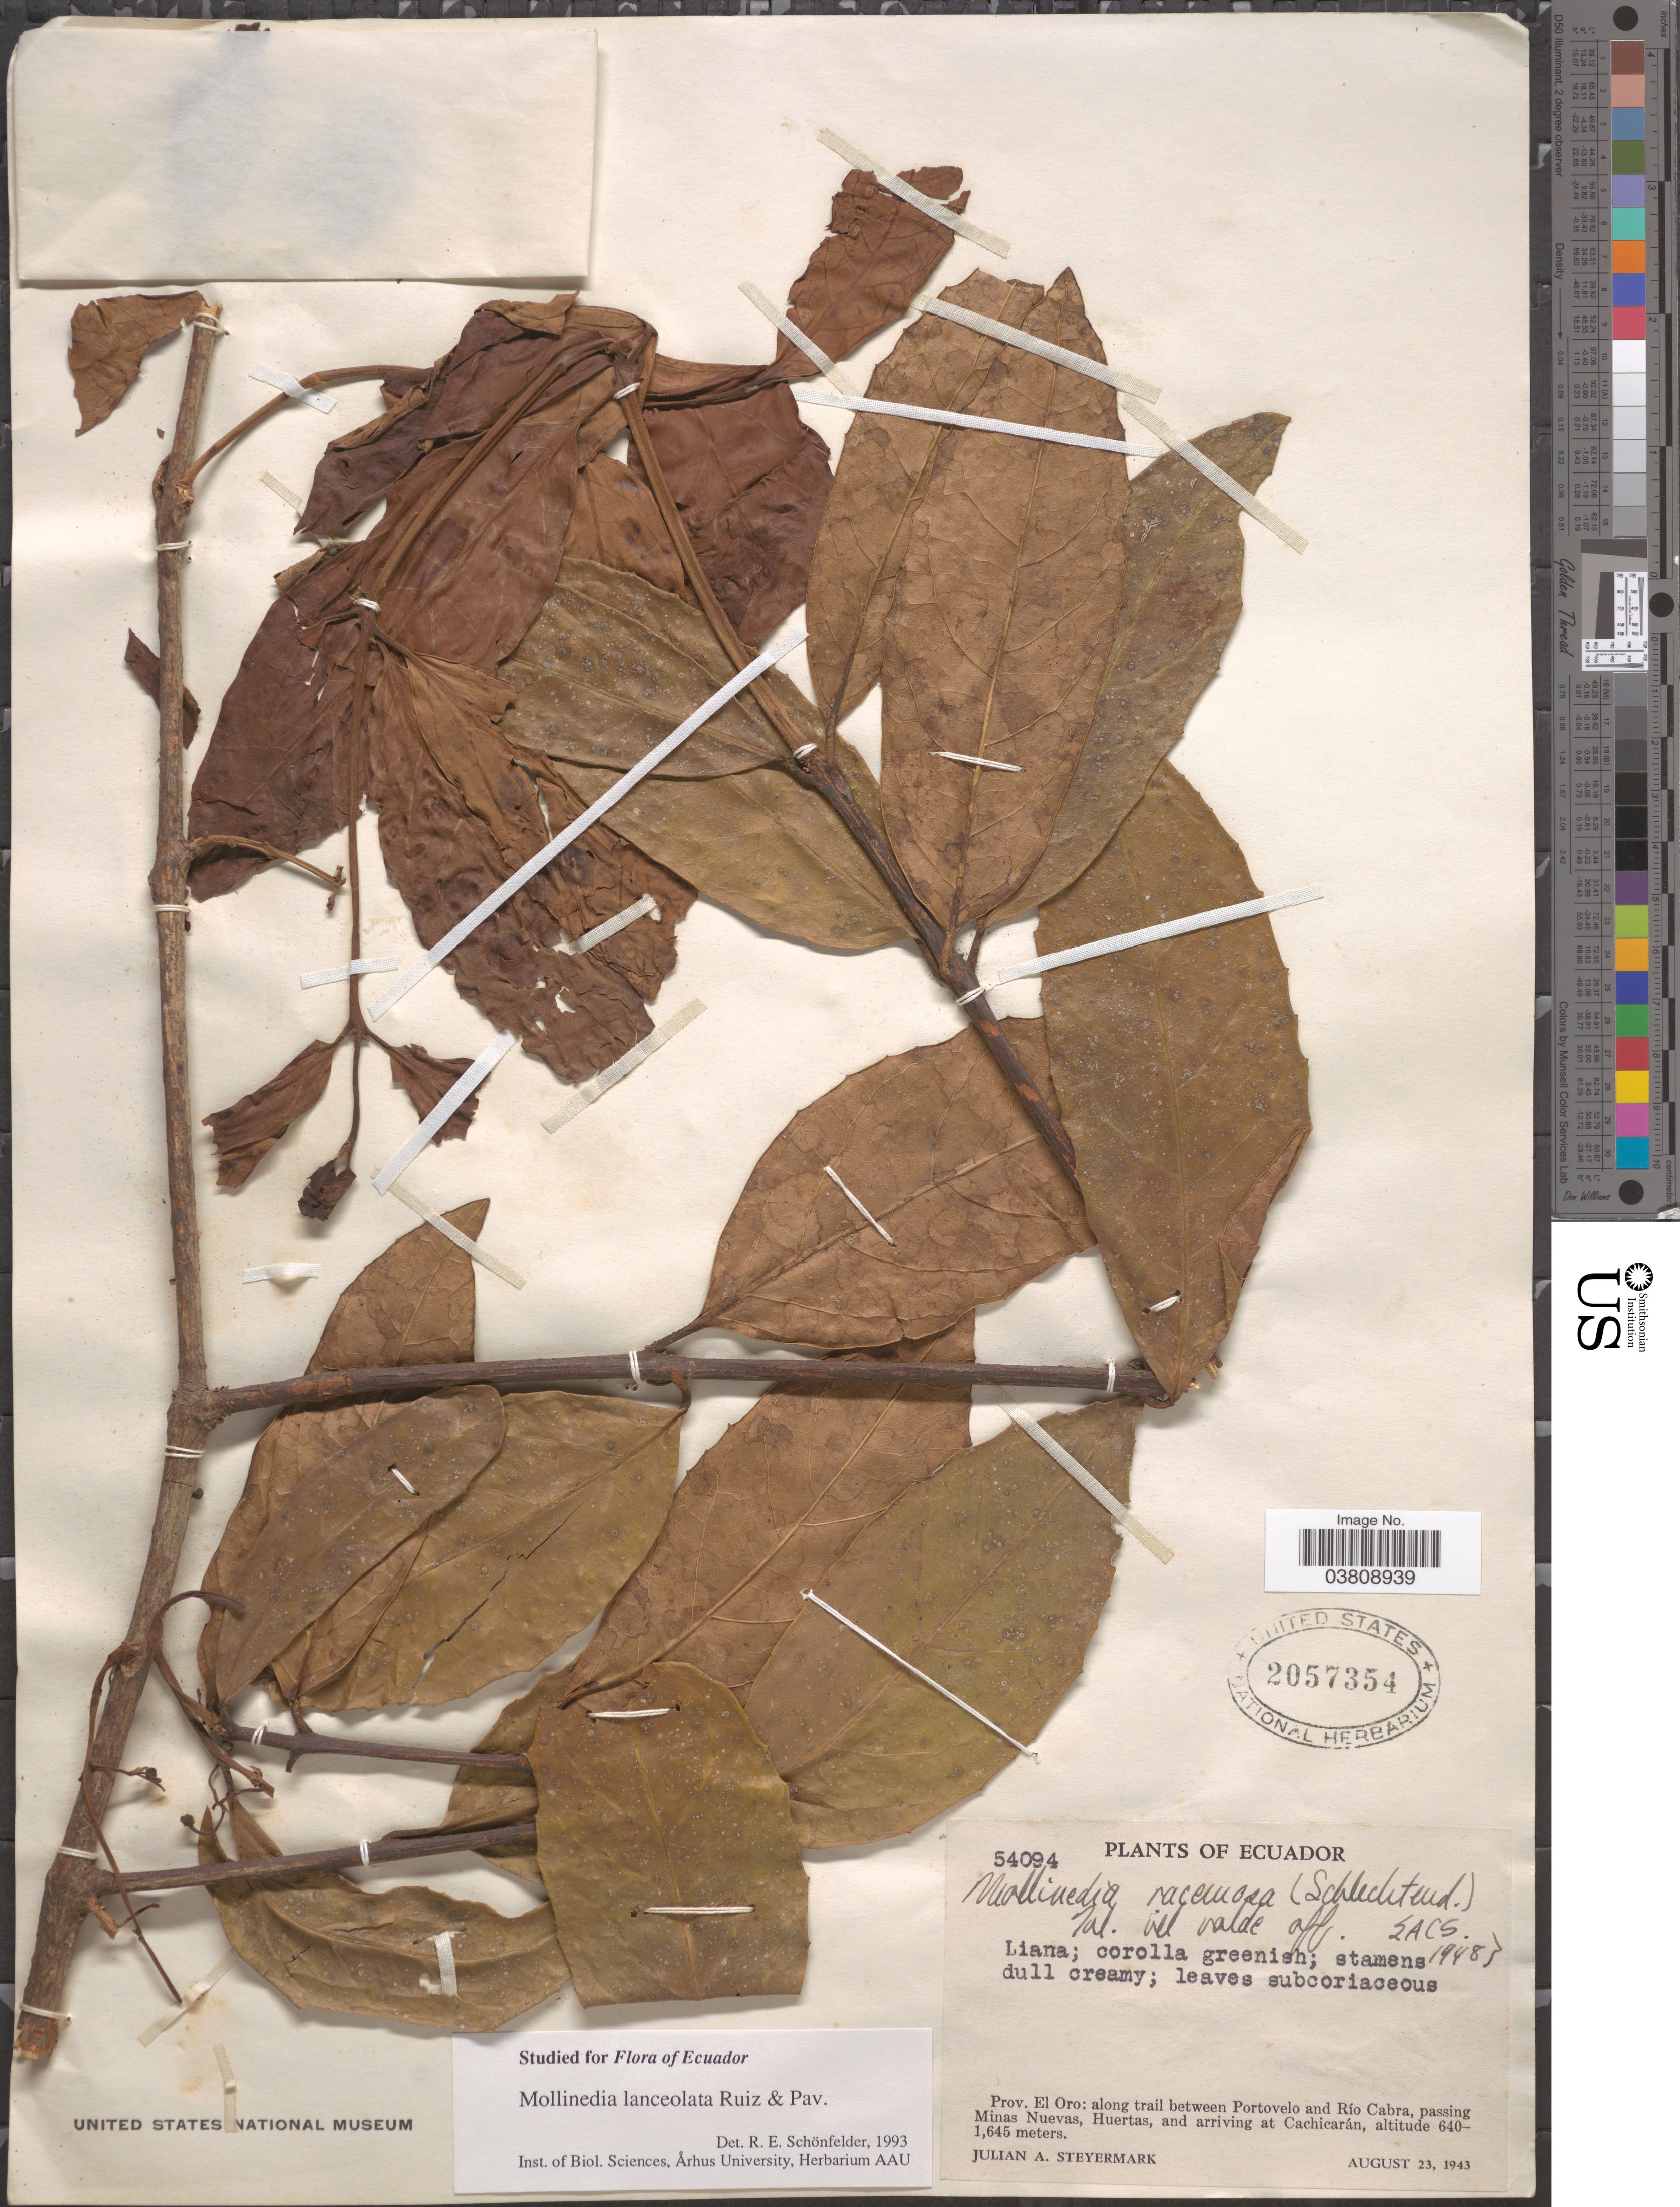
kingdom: Plantae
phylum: Tracheophyta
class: Magnoliopsida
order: Laurales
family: Monimiaceae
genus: Mollinedia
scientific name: Mollinedia lanceolata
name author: Ruiz & Pav.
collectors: J. Steyermark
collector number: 54094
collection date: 1943-08-23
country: Ecuador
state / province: El Oro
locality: Along trail between Portovelo and Río Cabra, passing Minas Nuevas, Huertas, and arriving at Cachicarán.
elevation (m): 640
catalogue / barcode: US 2057354